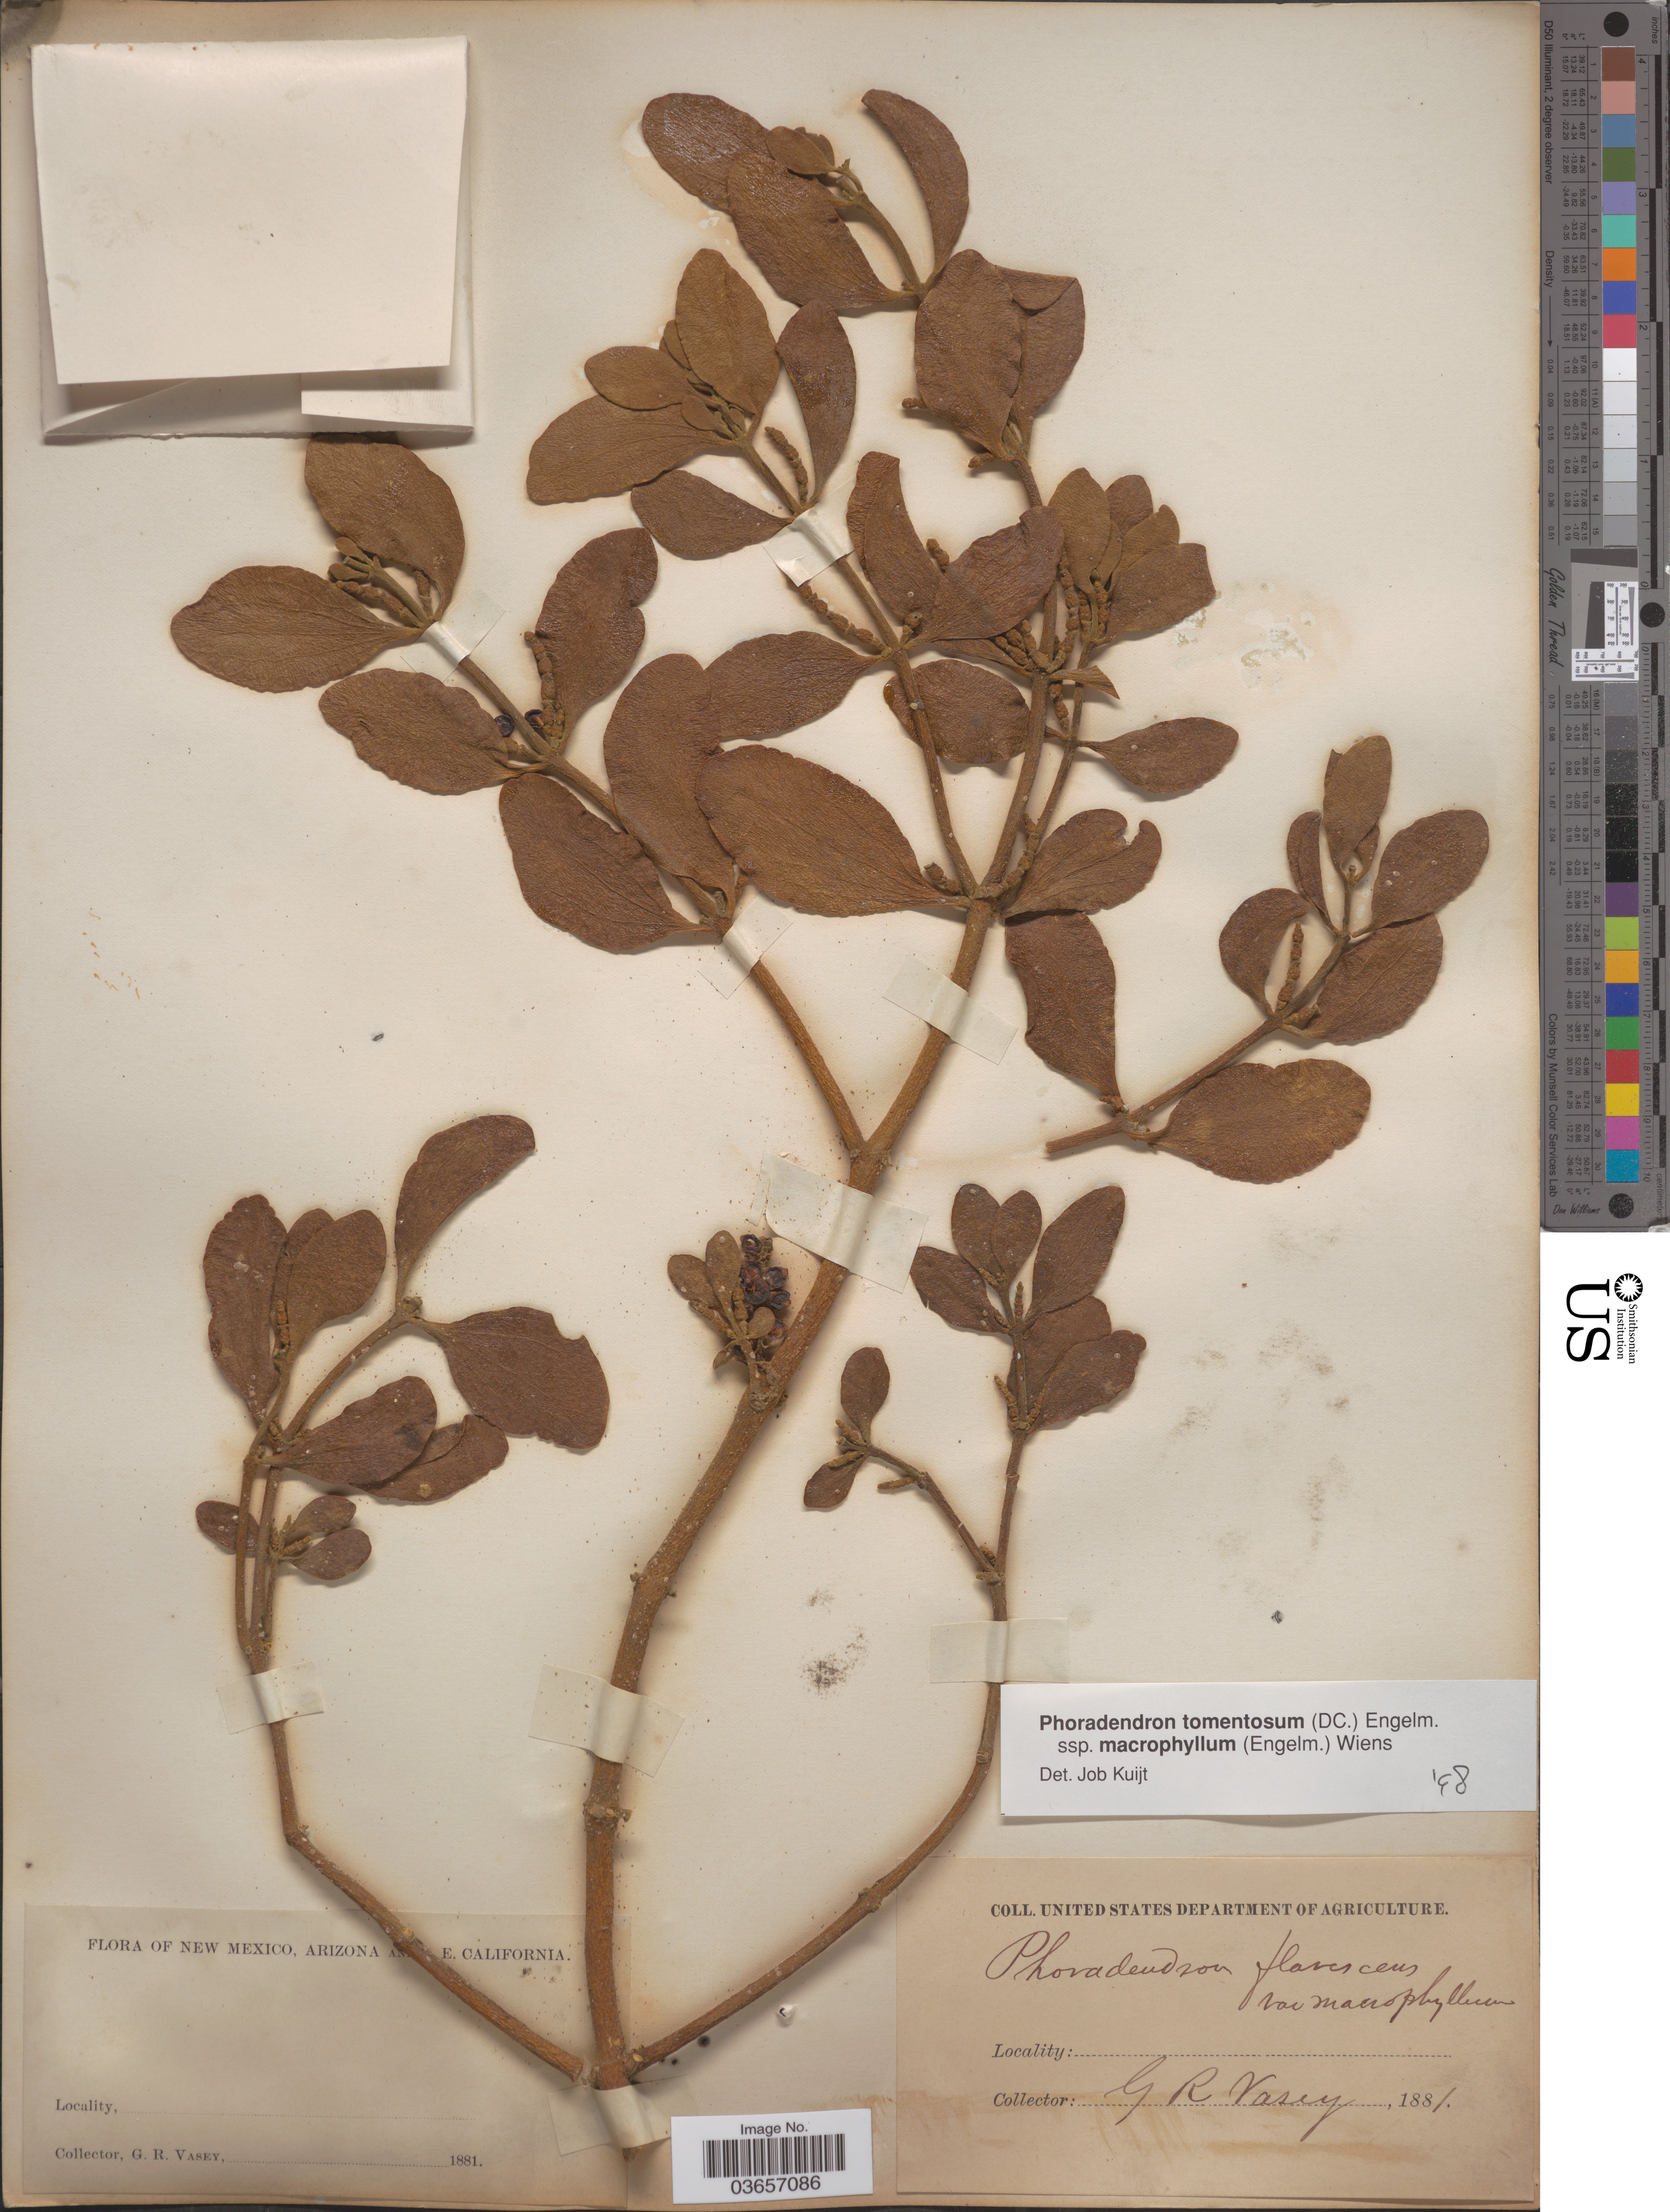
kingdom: Plantae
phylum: Tracheophyta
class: Magnoliopsida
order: Santalales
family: Viscaceae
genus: Phoradendron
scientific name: Phoradendron tomentosum subsp. macrophyllum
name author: DC.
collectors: G. R. Vasey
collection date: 1881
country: United States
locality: New Mexico, Arizona and E. California.